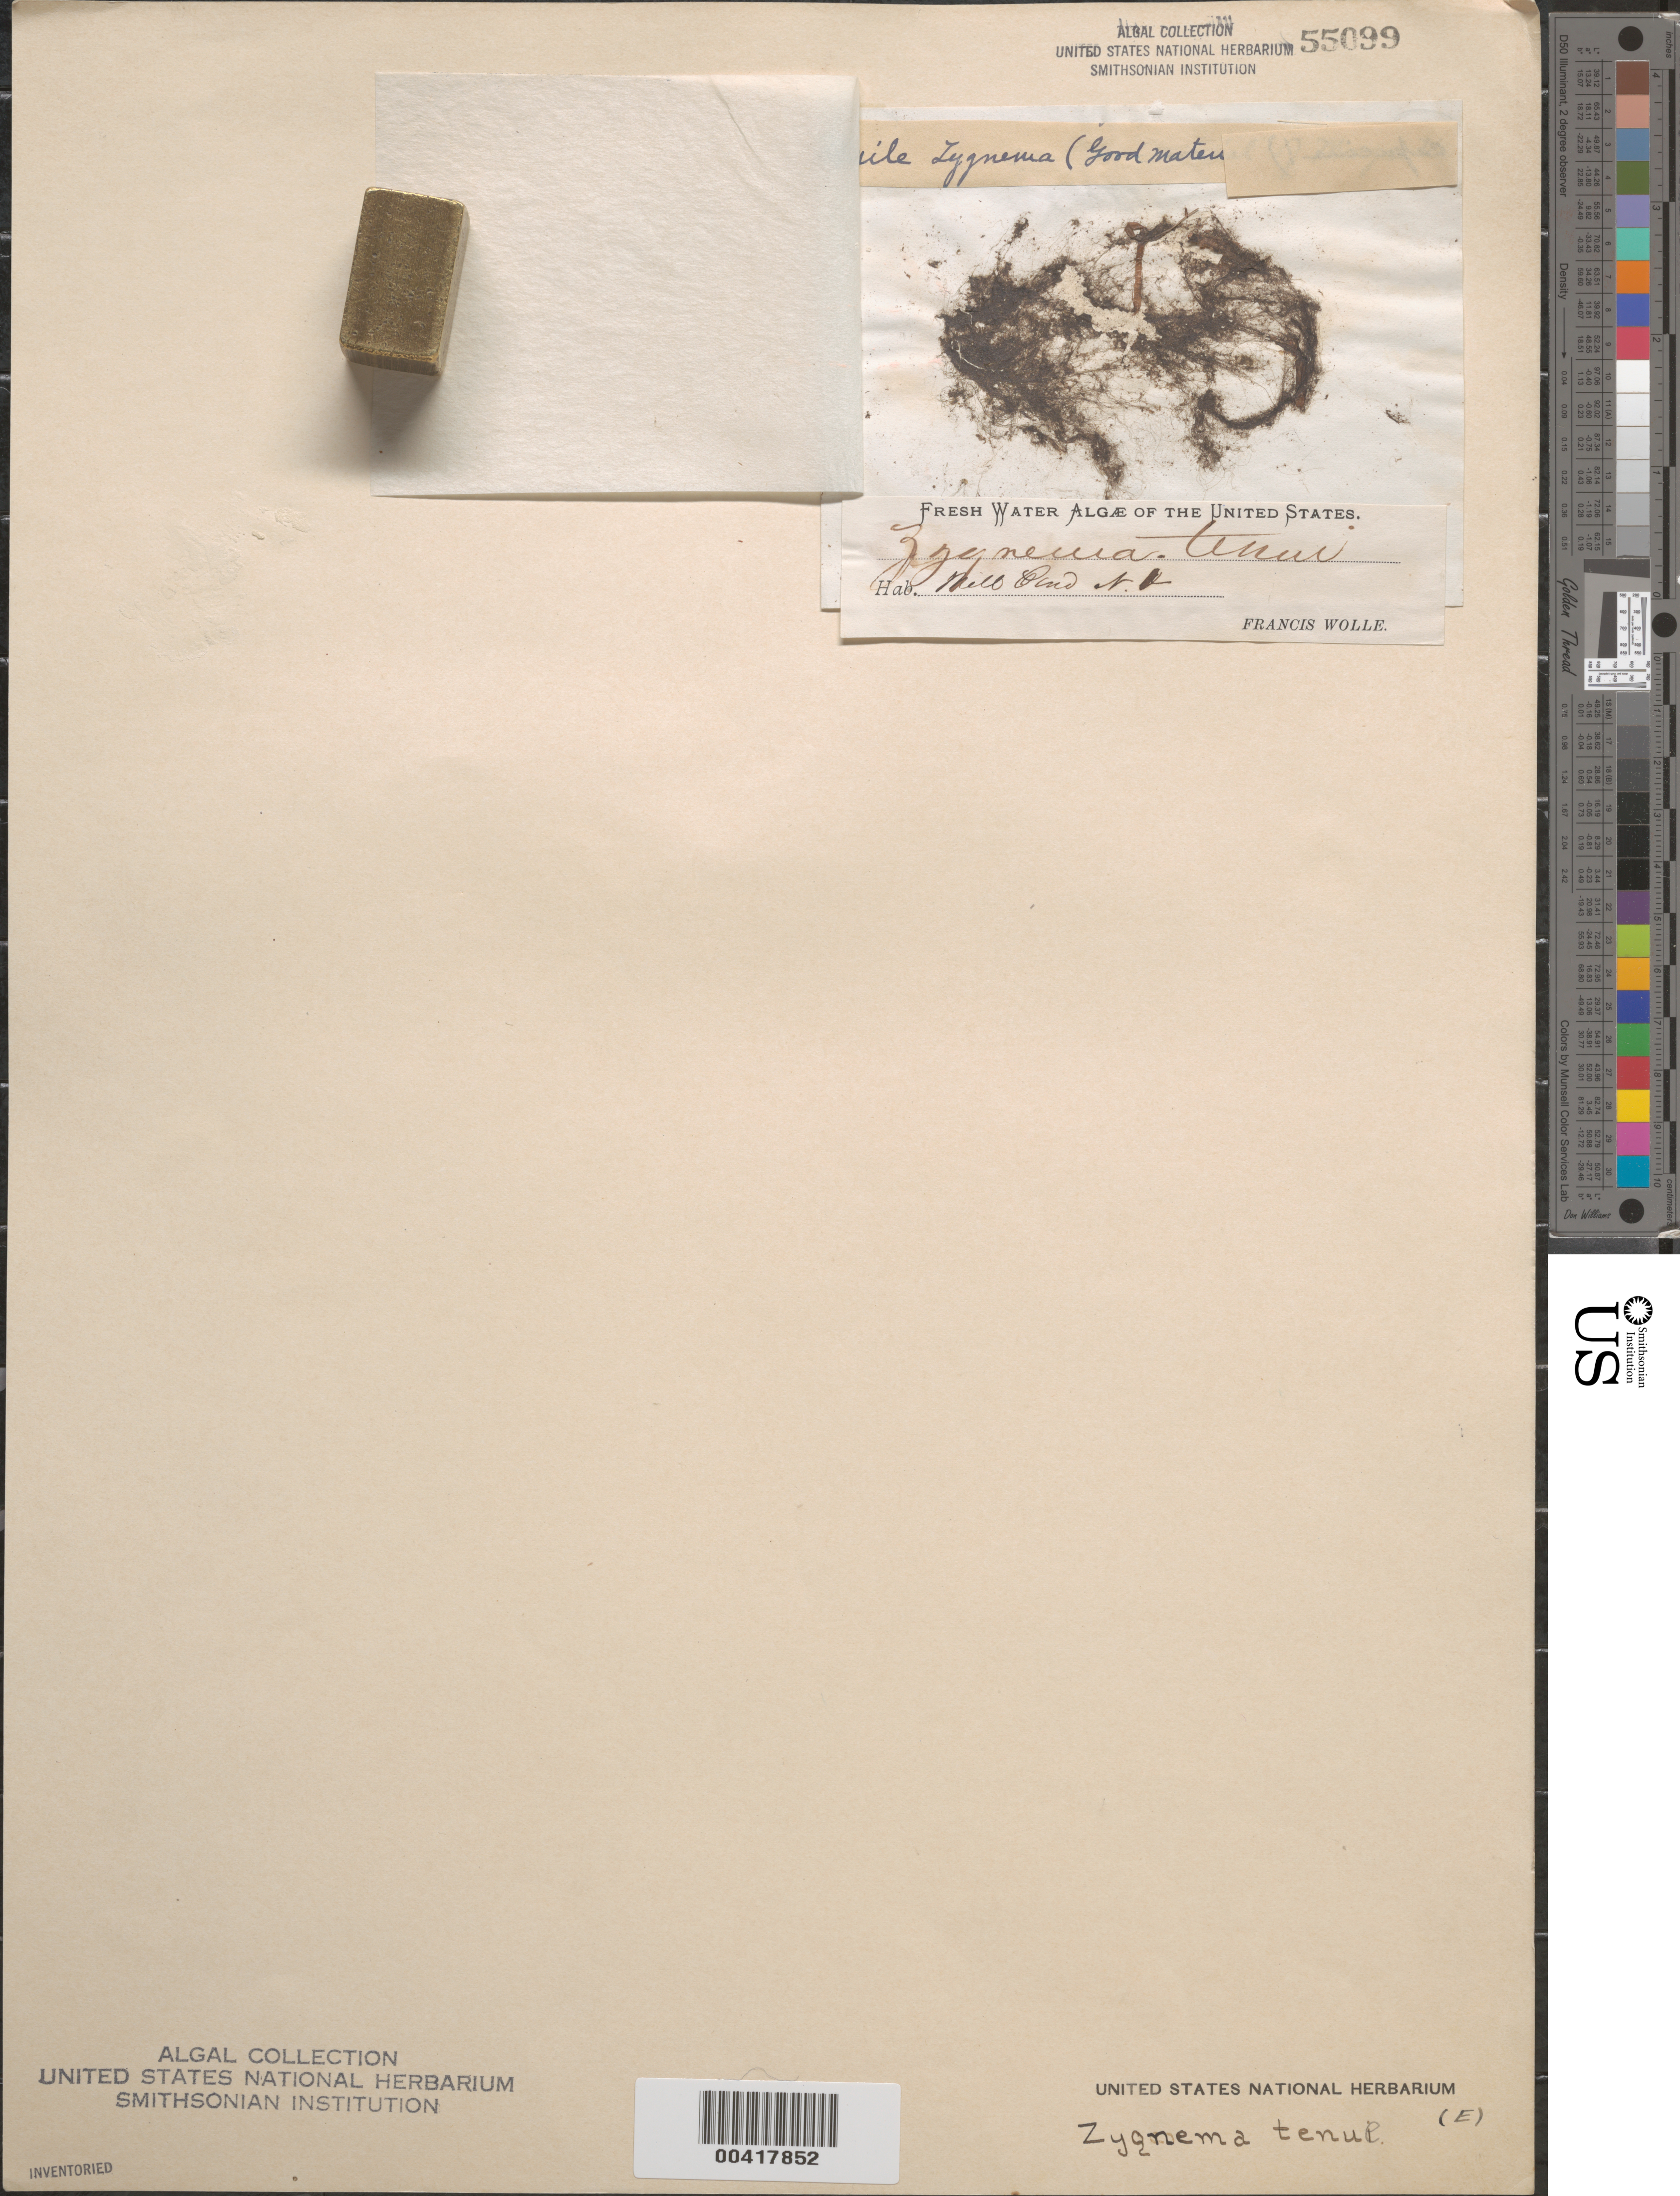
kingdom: Plantae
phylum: Charophyta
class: Zygnematophyceae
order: Zygnematales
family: Zygnemataceae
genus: Zygnema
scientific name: Zygnema tenue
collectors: F. Wolle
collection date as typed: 18--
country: United States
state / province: Pennsylvania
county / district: Lehigh County / Northampton County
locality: Probably Bethlehem area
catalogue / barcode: US 55099